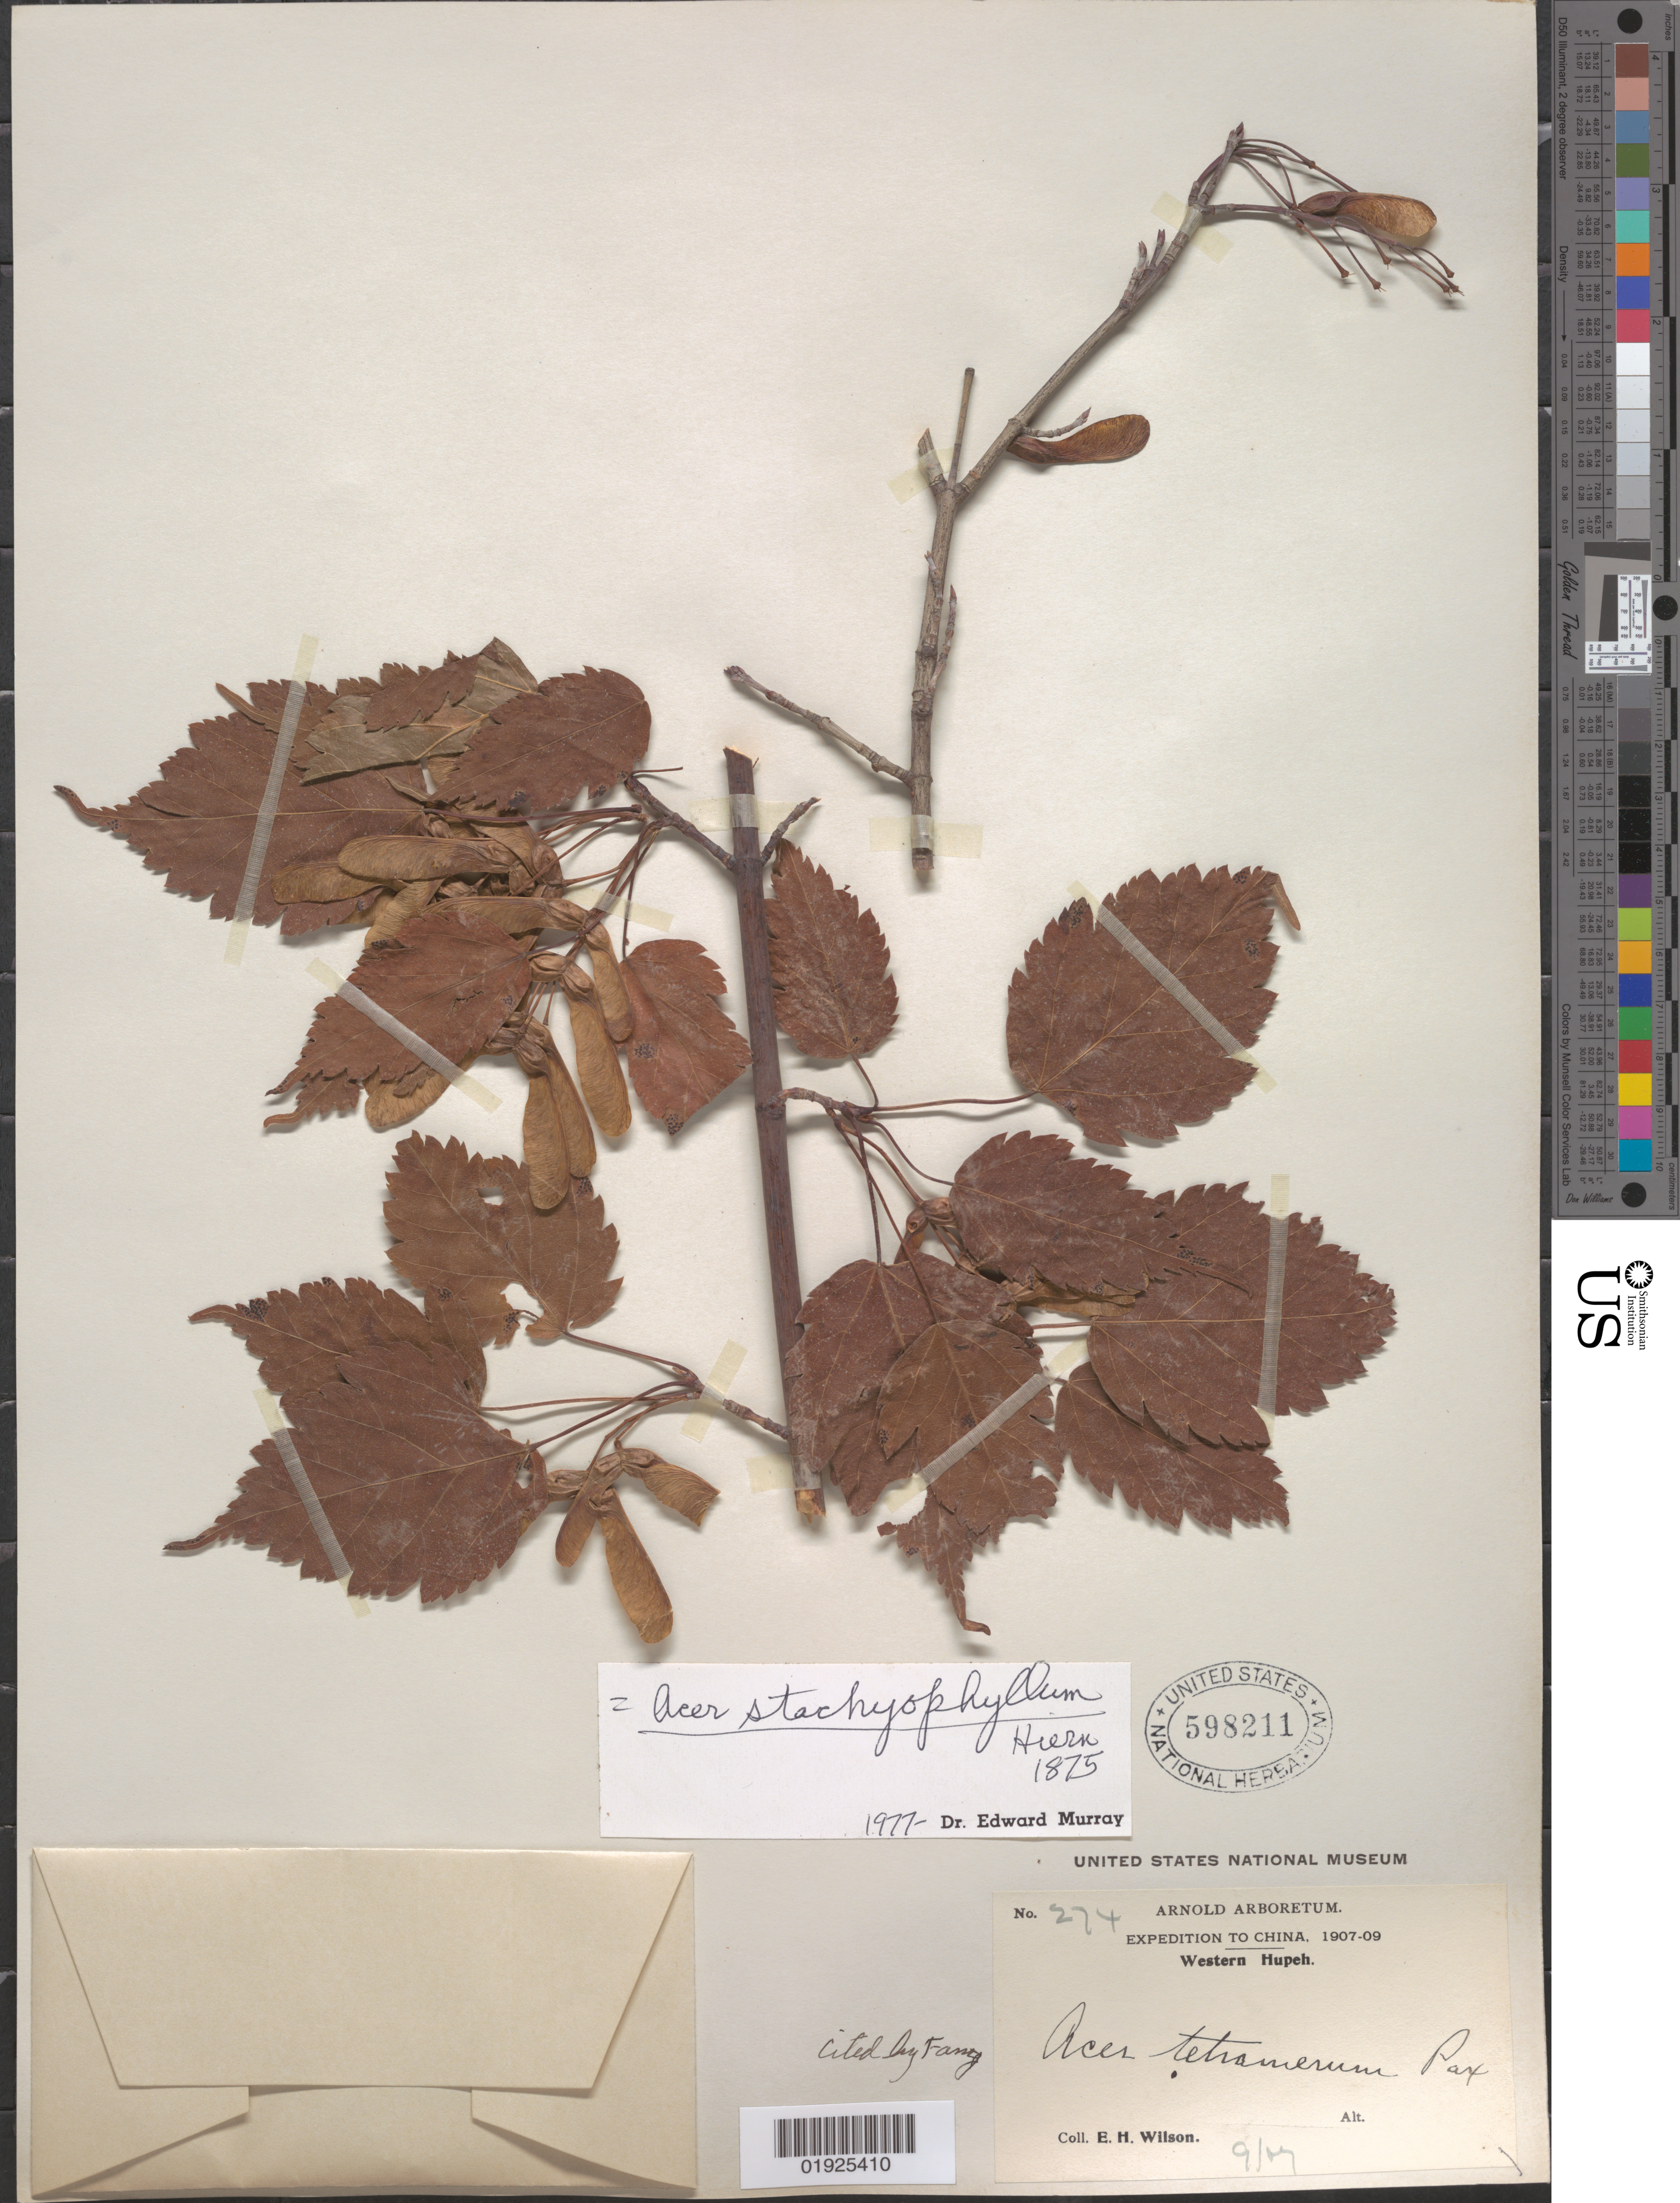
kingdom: Plantae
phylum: Tracheophyta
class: Magnoliopsida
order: Sapindales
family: Sapindaceae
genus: Acer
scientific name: Acer stachyophyllum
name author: Hiern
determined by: Murray, Edward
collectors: E. H. Wilson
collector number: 274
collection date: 1907-09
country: China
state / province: Hubei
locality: Western Hupeh [Hubei]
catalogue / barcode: US 598211